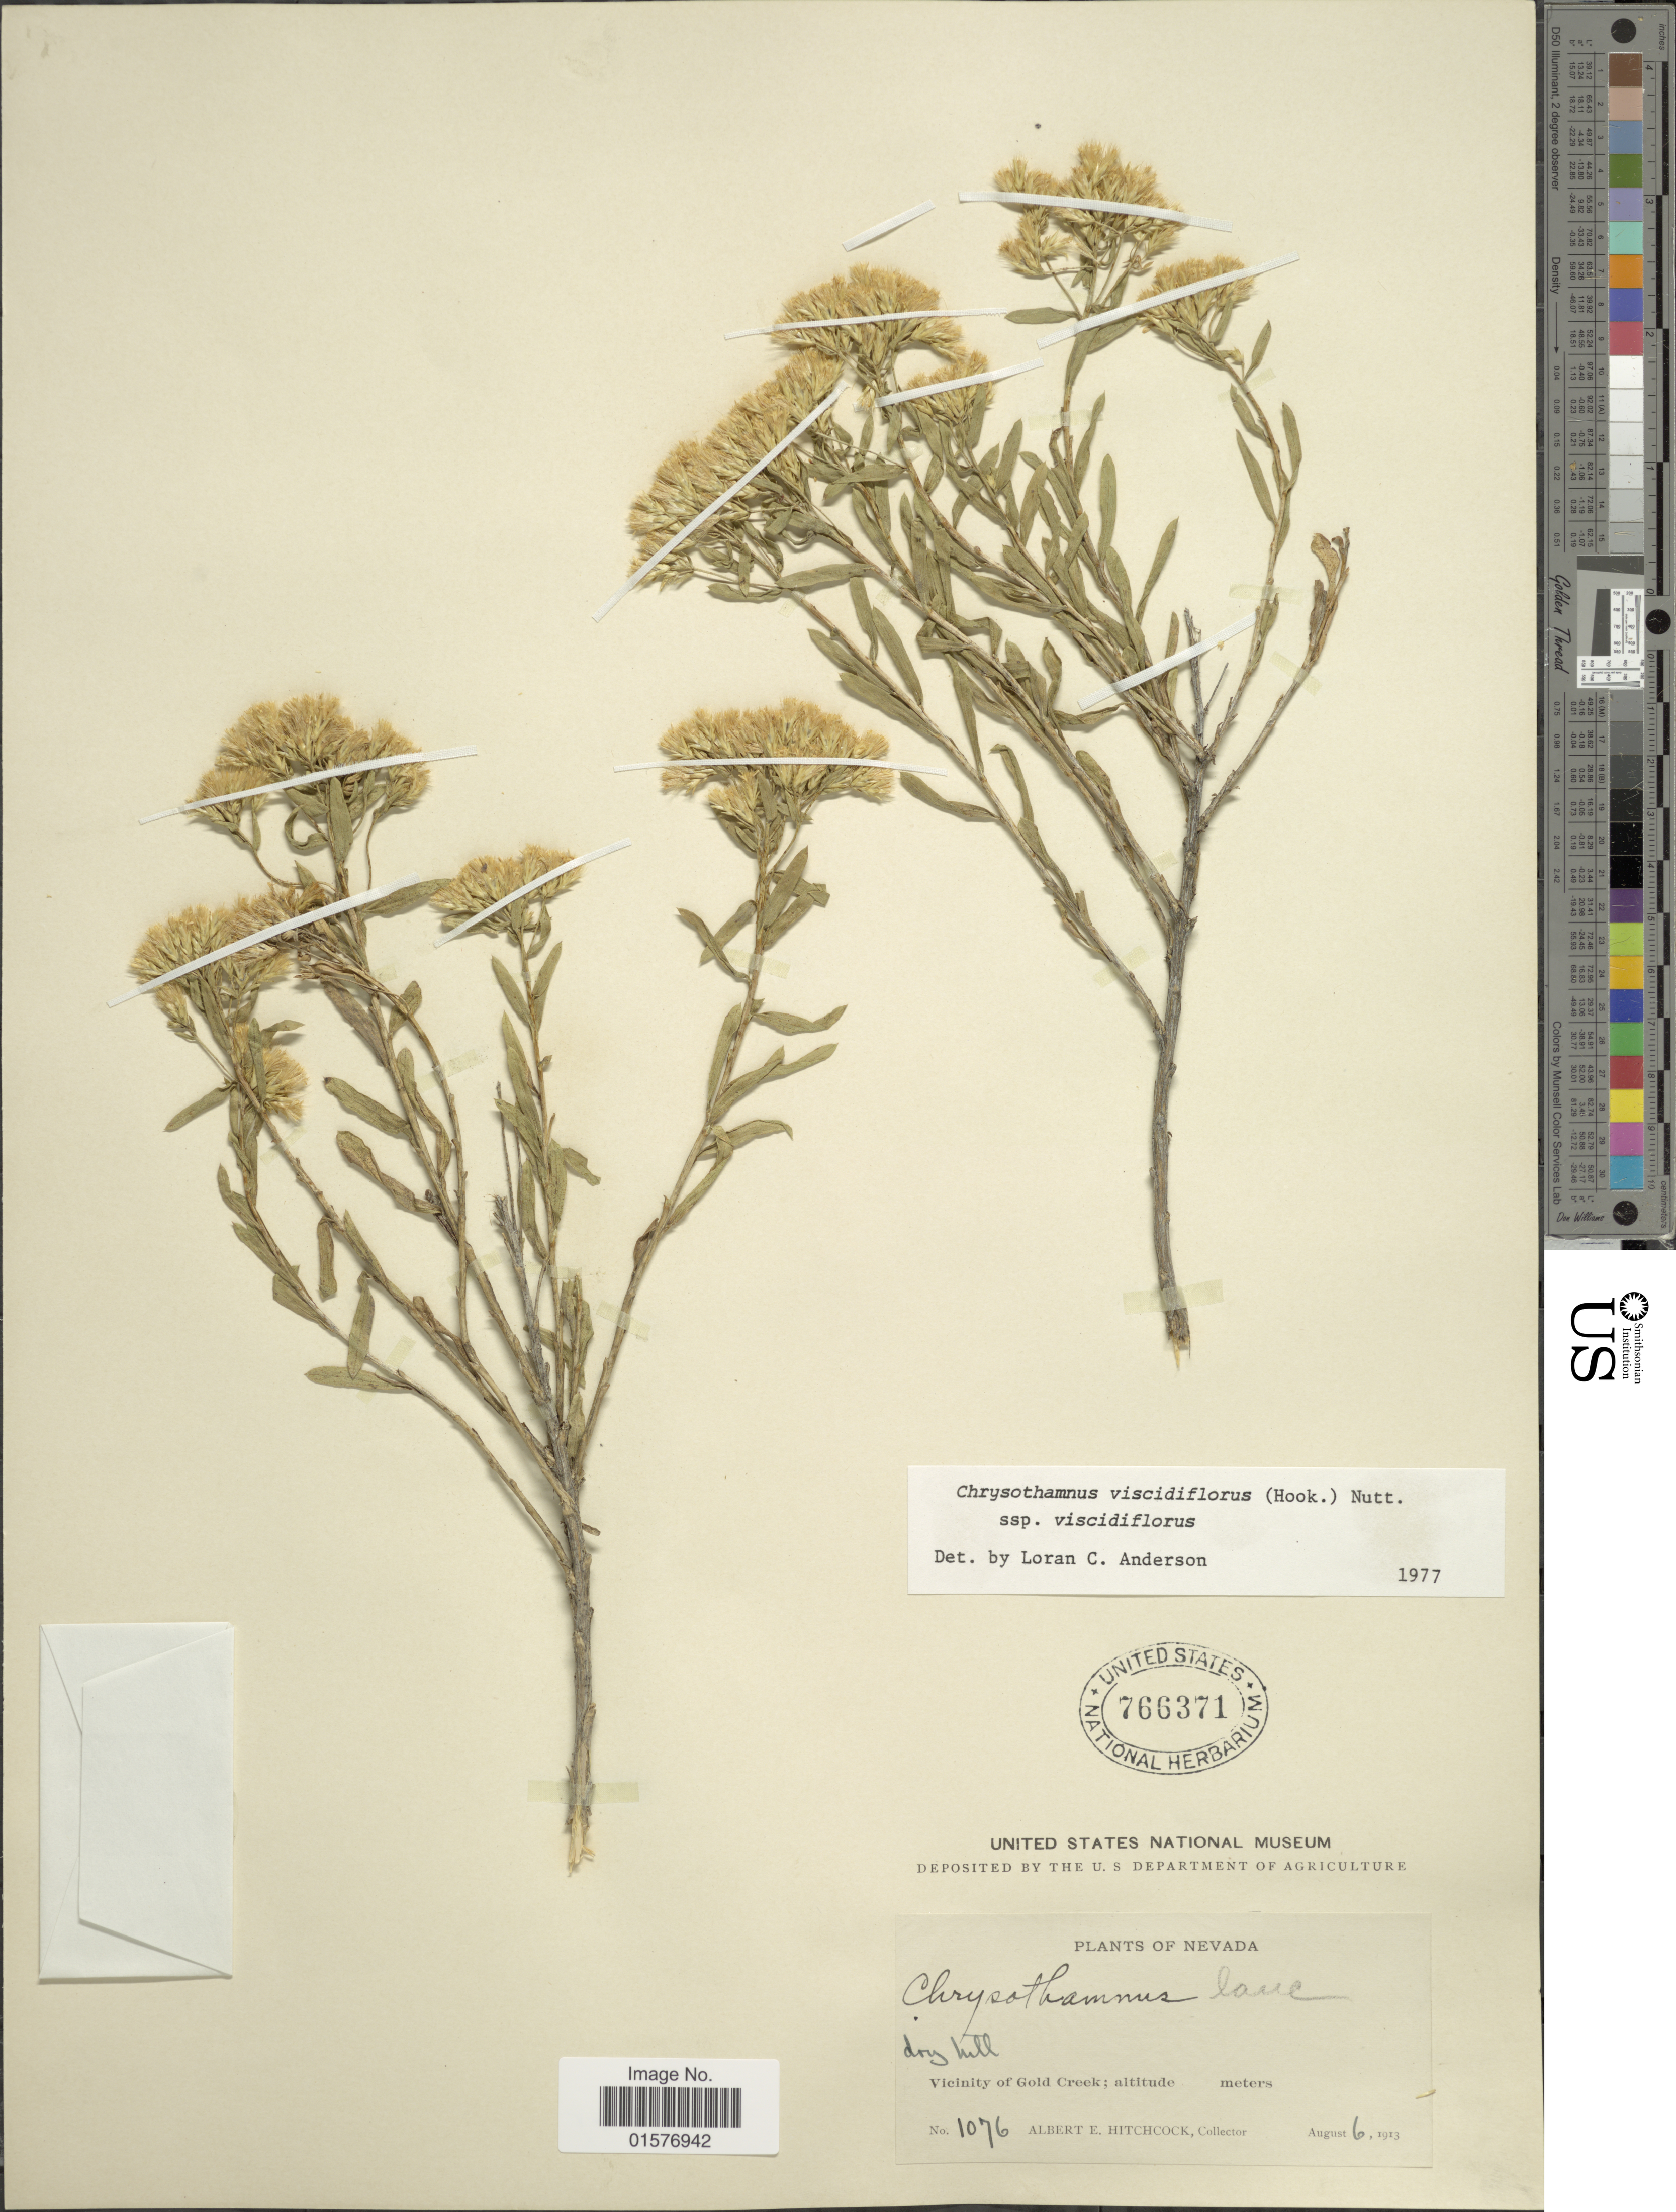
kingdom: Plantae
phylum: Tracheophyta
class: Magnoliopsida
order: Asterales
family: Asteraceae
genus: Chrysothamnus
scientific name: Chrysothamnus viscidiflorus subsp. viscidiflorus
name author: (Hook.) Nutt.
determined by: Urbatsch, Lowell E., Curator (LSU), Louisiana State University (UNITED STATES)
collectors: A. Hitchcock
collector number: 1076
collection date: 1913-08-06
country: United States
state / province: Nevada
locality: Vicinity of Gold Creek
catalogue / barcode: US 766371